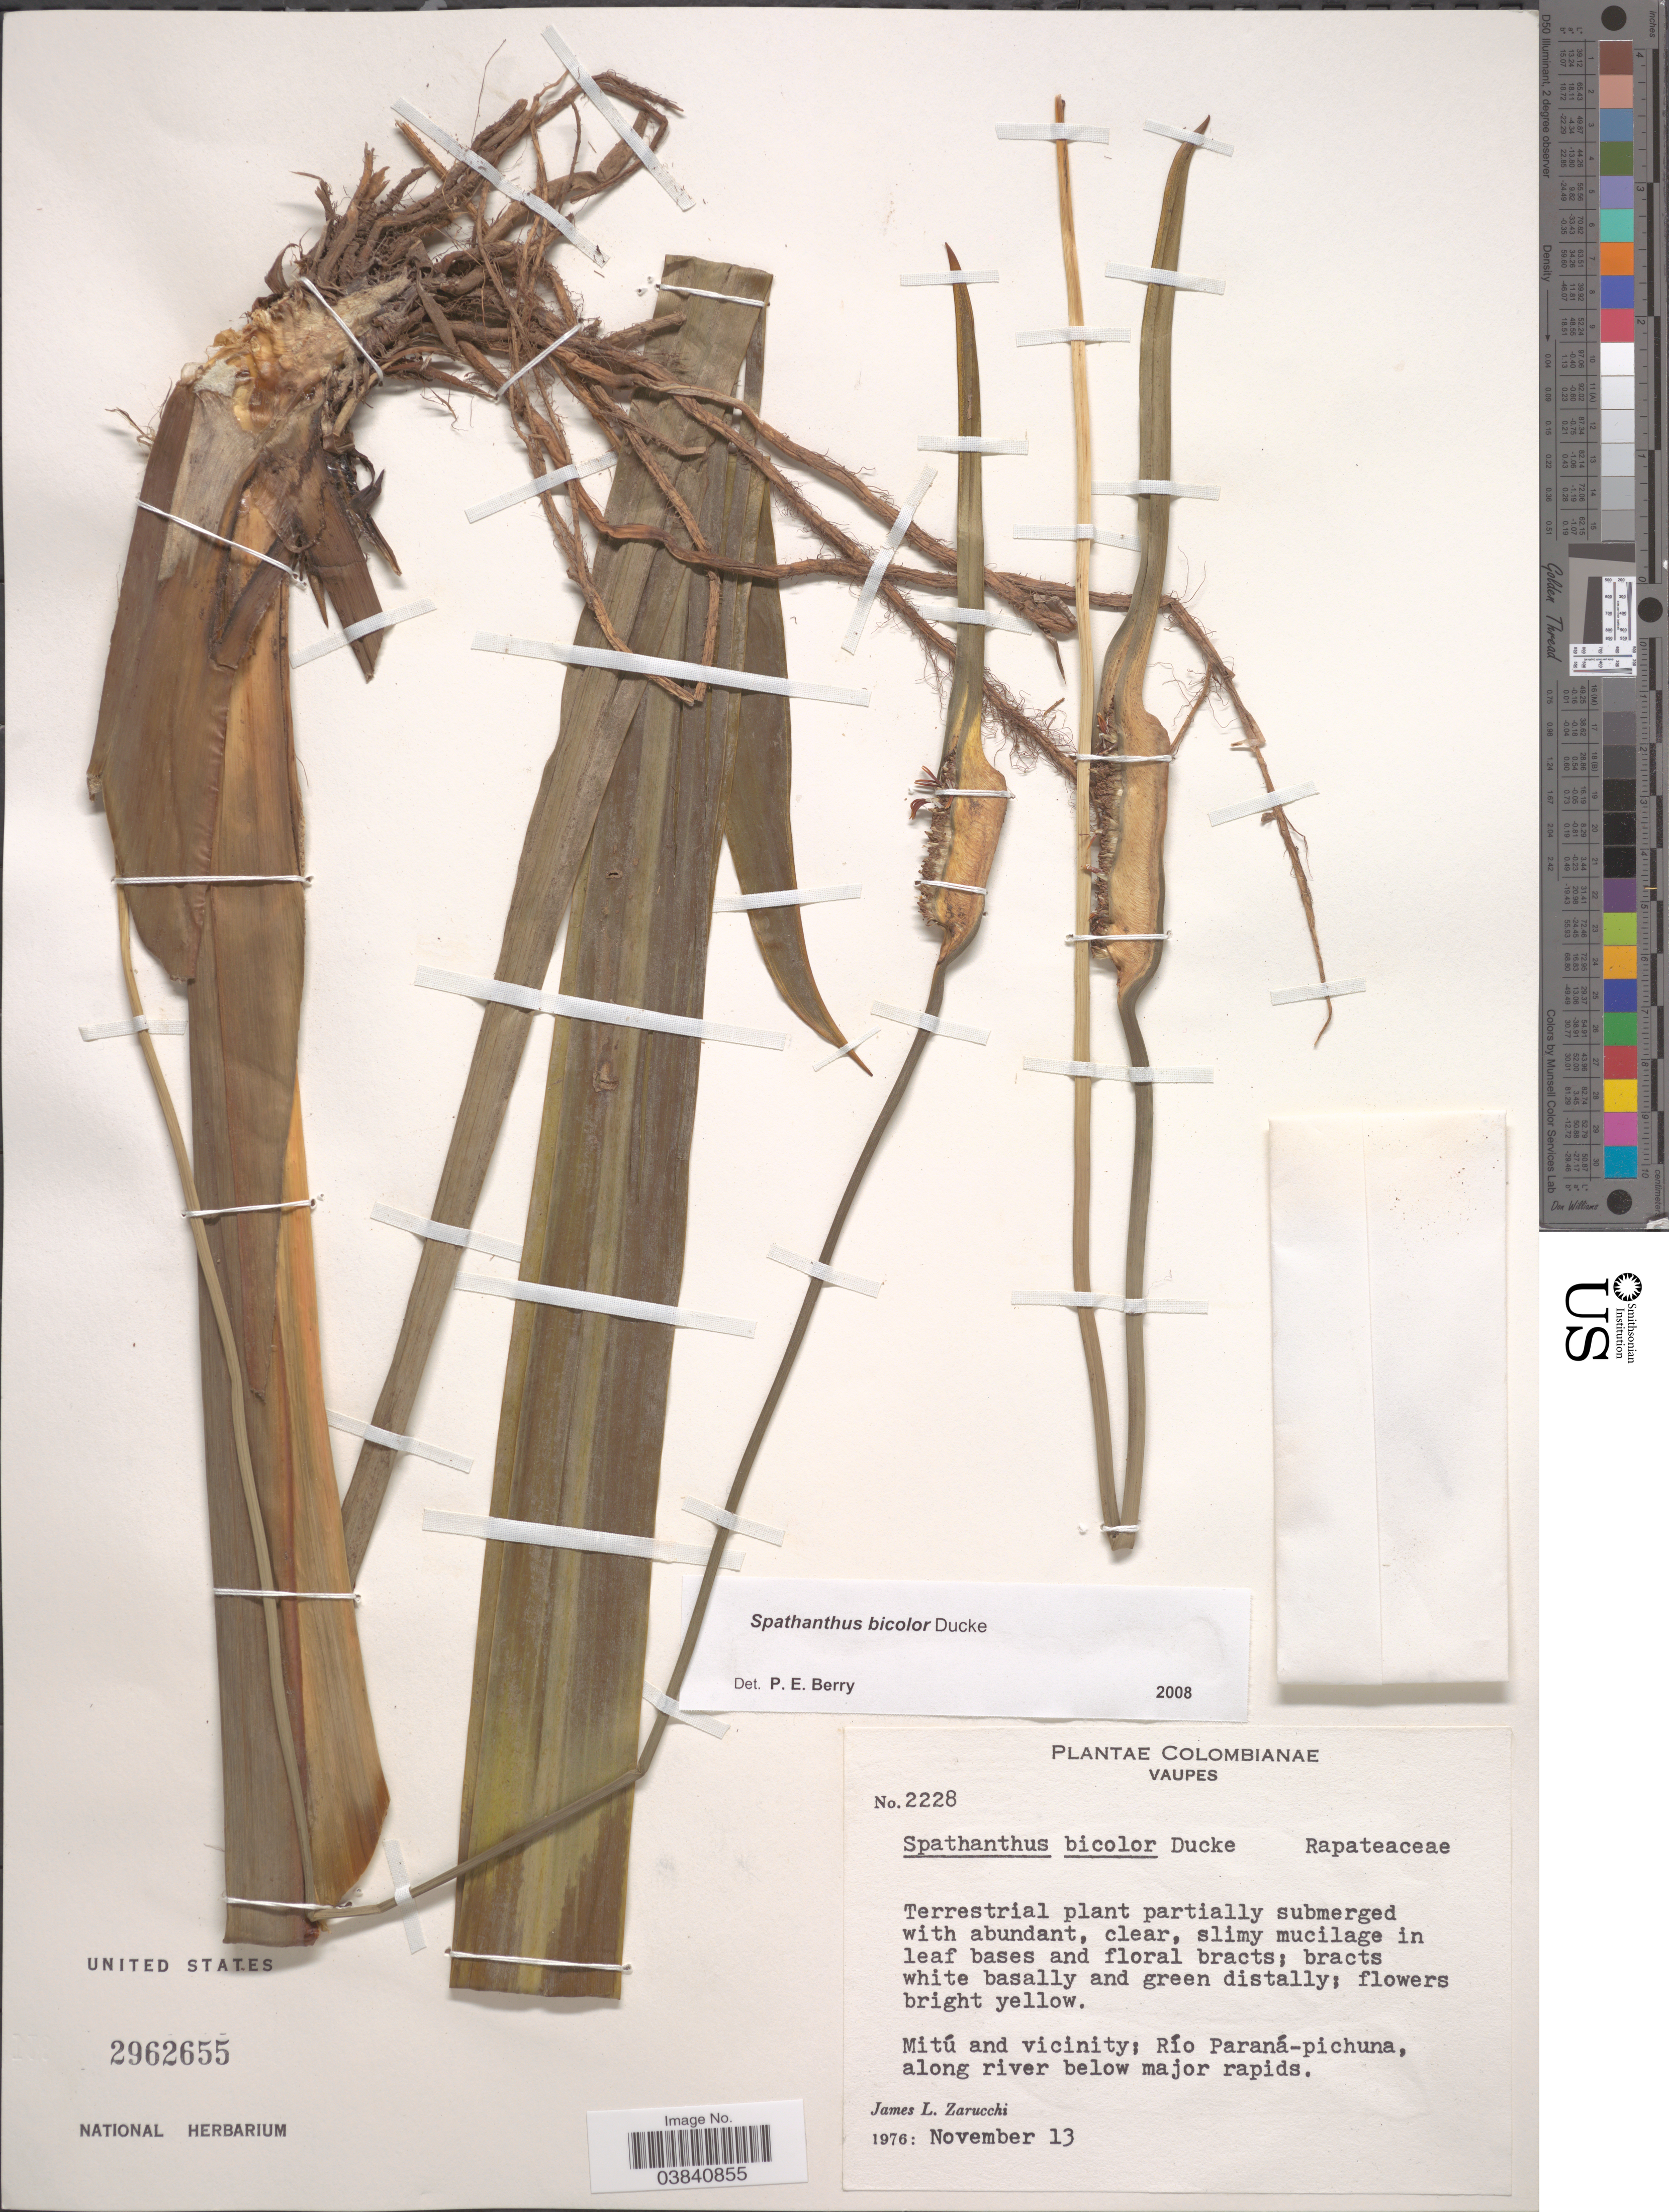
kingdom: Plantae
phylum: Tracheophyta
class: Liliopsida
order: Poales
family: Rapateaceae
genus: Spathanthus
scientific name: Spathanthus bicolor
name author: Ducke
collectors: J. L. Zarucchi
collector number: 2228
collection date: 1976-11-13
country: Colombia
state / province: Vaupés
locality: Mitú and vicinity; Río Paraná-pichuna, along river below major rapids.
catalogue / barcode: US 2962655